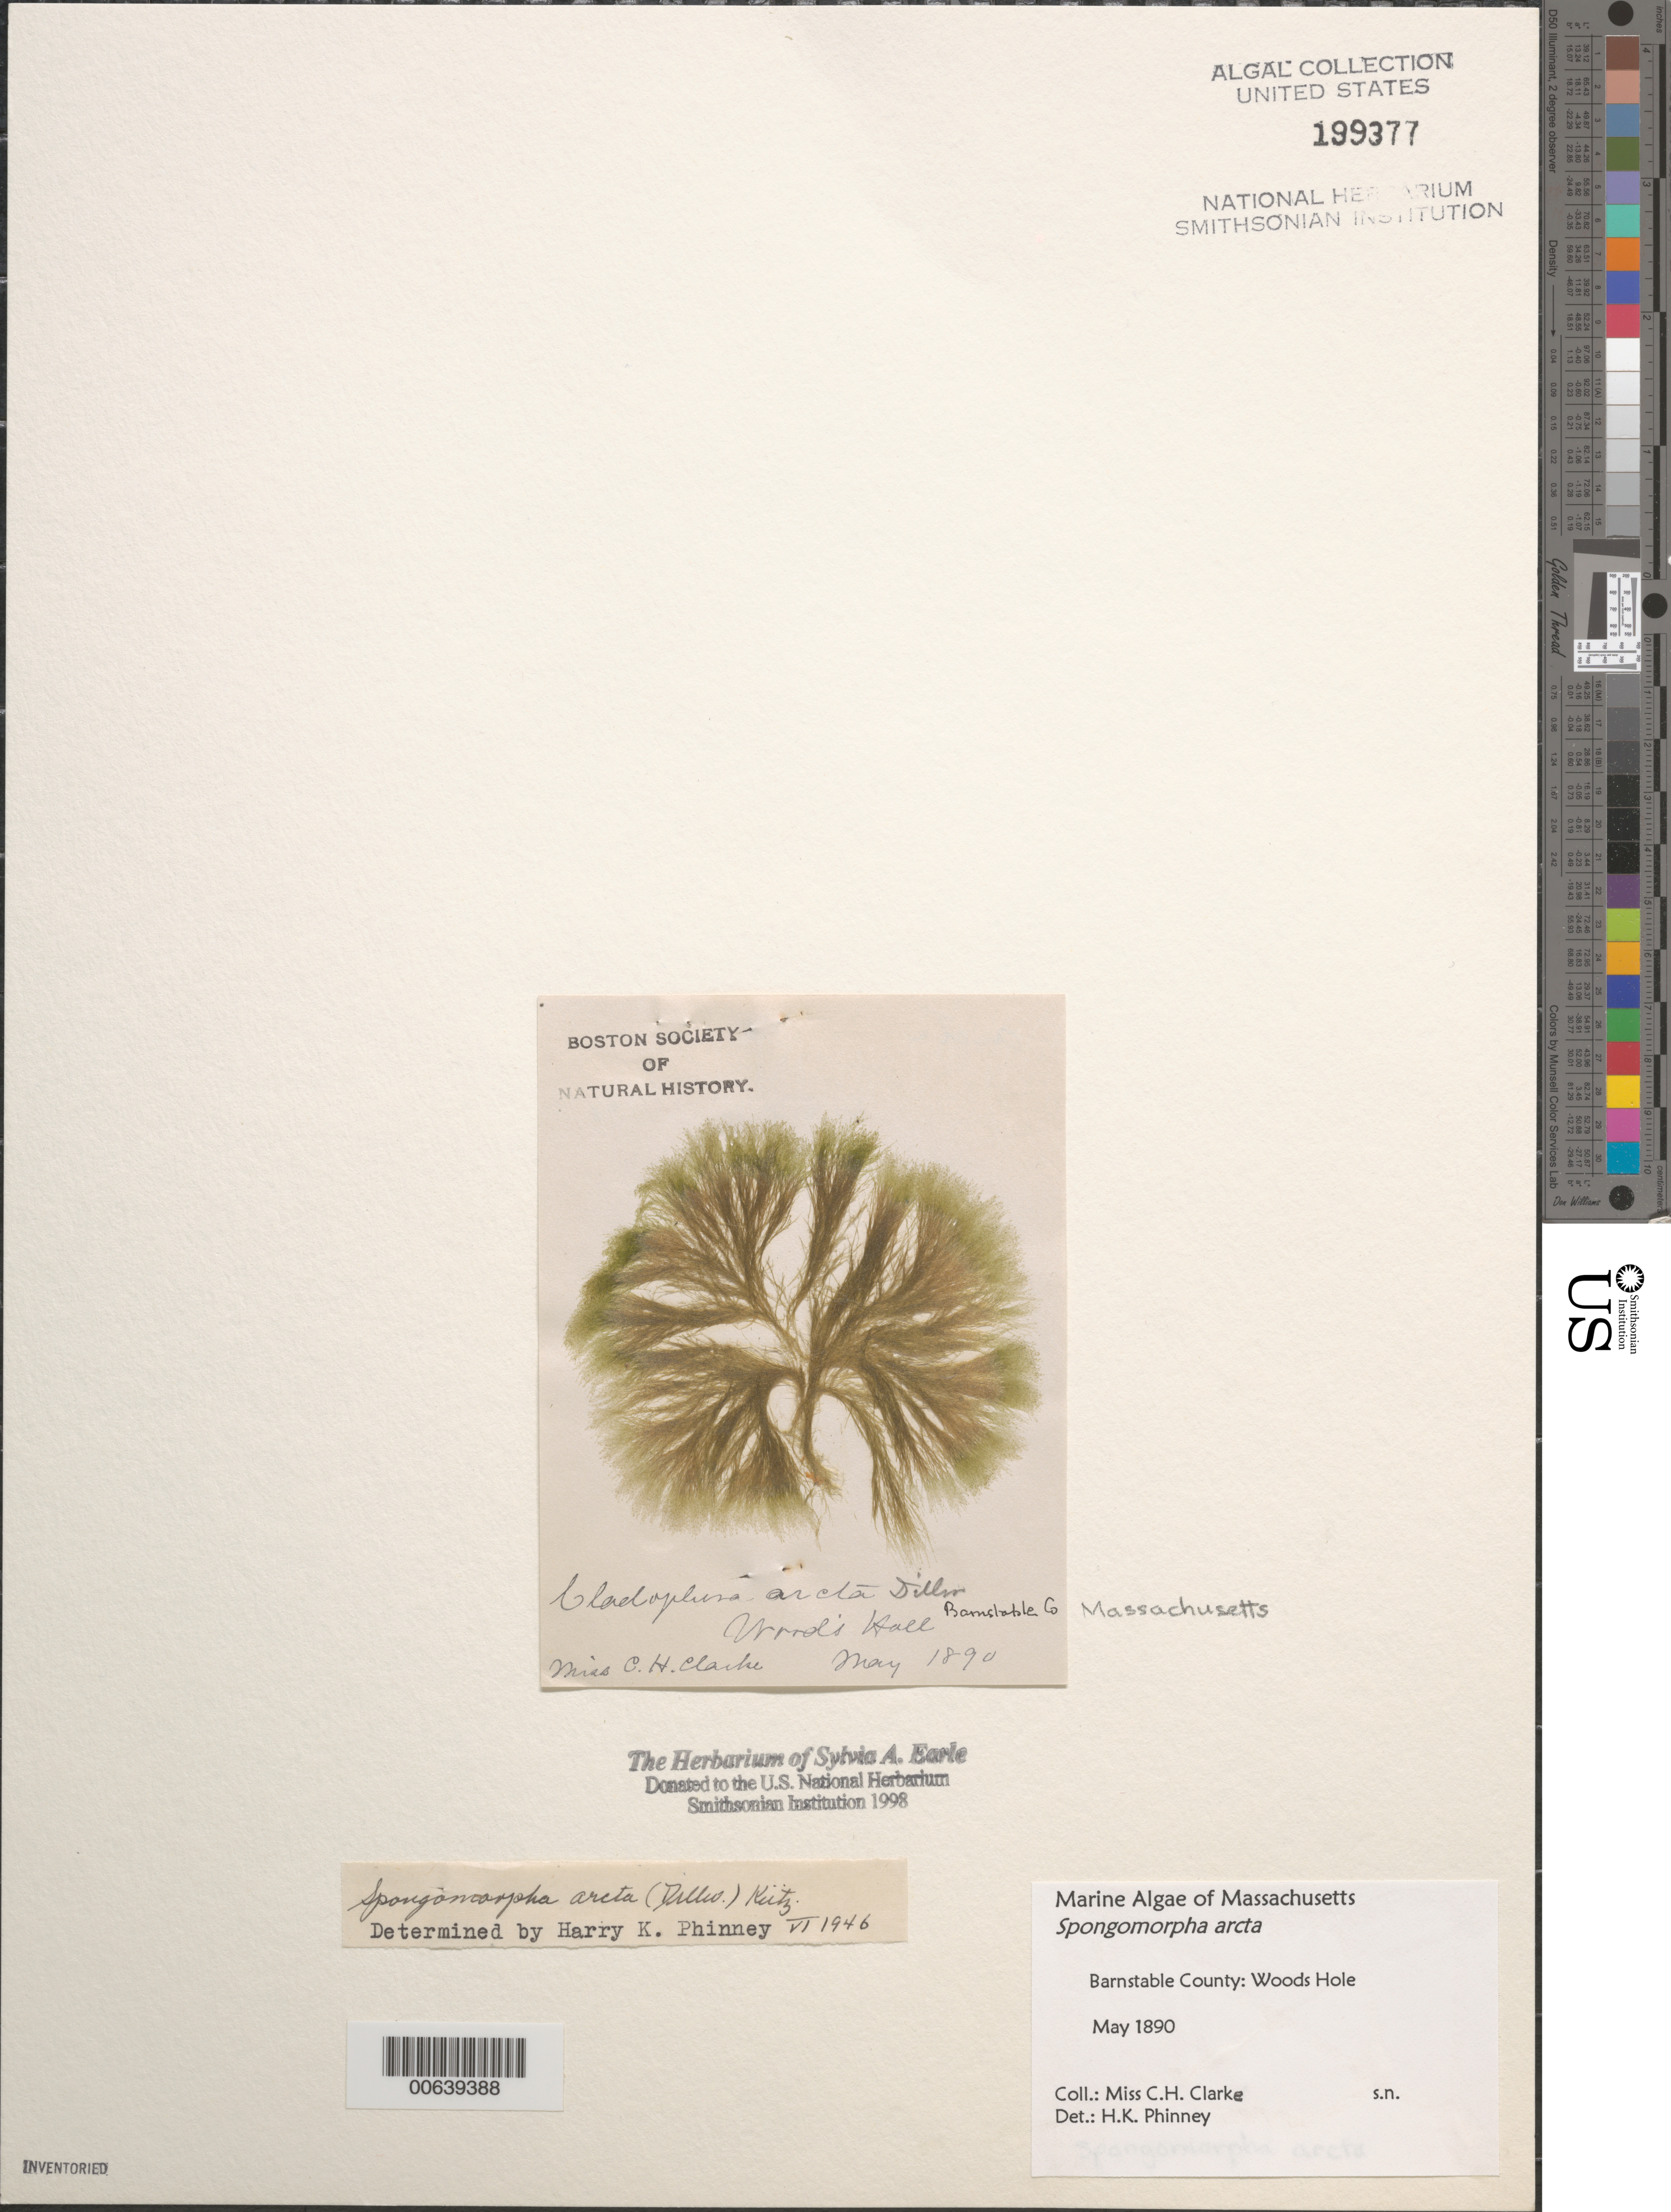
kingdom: Plantae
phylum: Chlorophyta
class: Ulvophyceae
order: Ulotrichales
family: Ulotrichaceae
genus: Acrosiphonia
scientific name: Acrosiphonia arcta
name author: (Dillwyn) Gain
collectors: C. H. Clarke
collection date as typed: May 1890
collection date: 1890-05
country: United States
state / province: Massachusetts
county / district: Barnstable County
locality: Woods Hole (Wood's Holl)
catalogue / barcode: US 199377